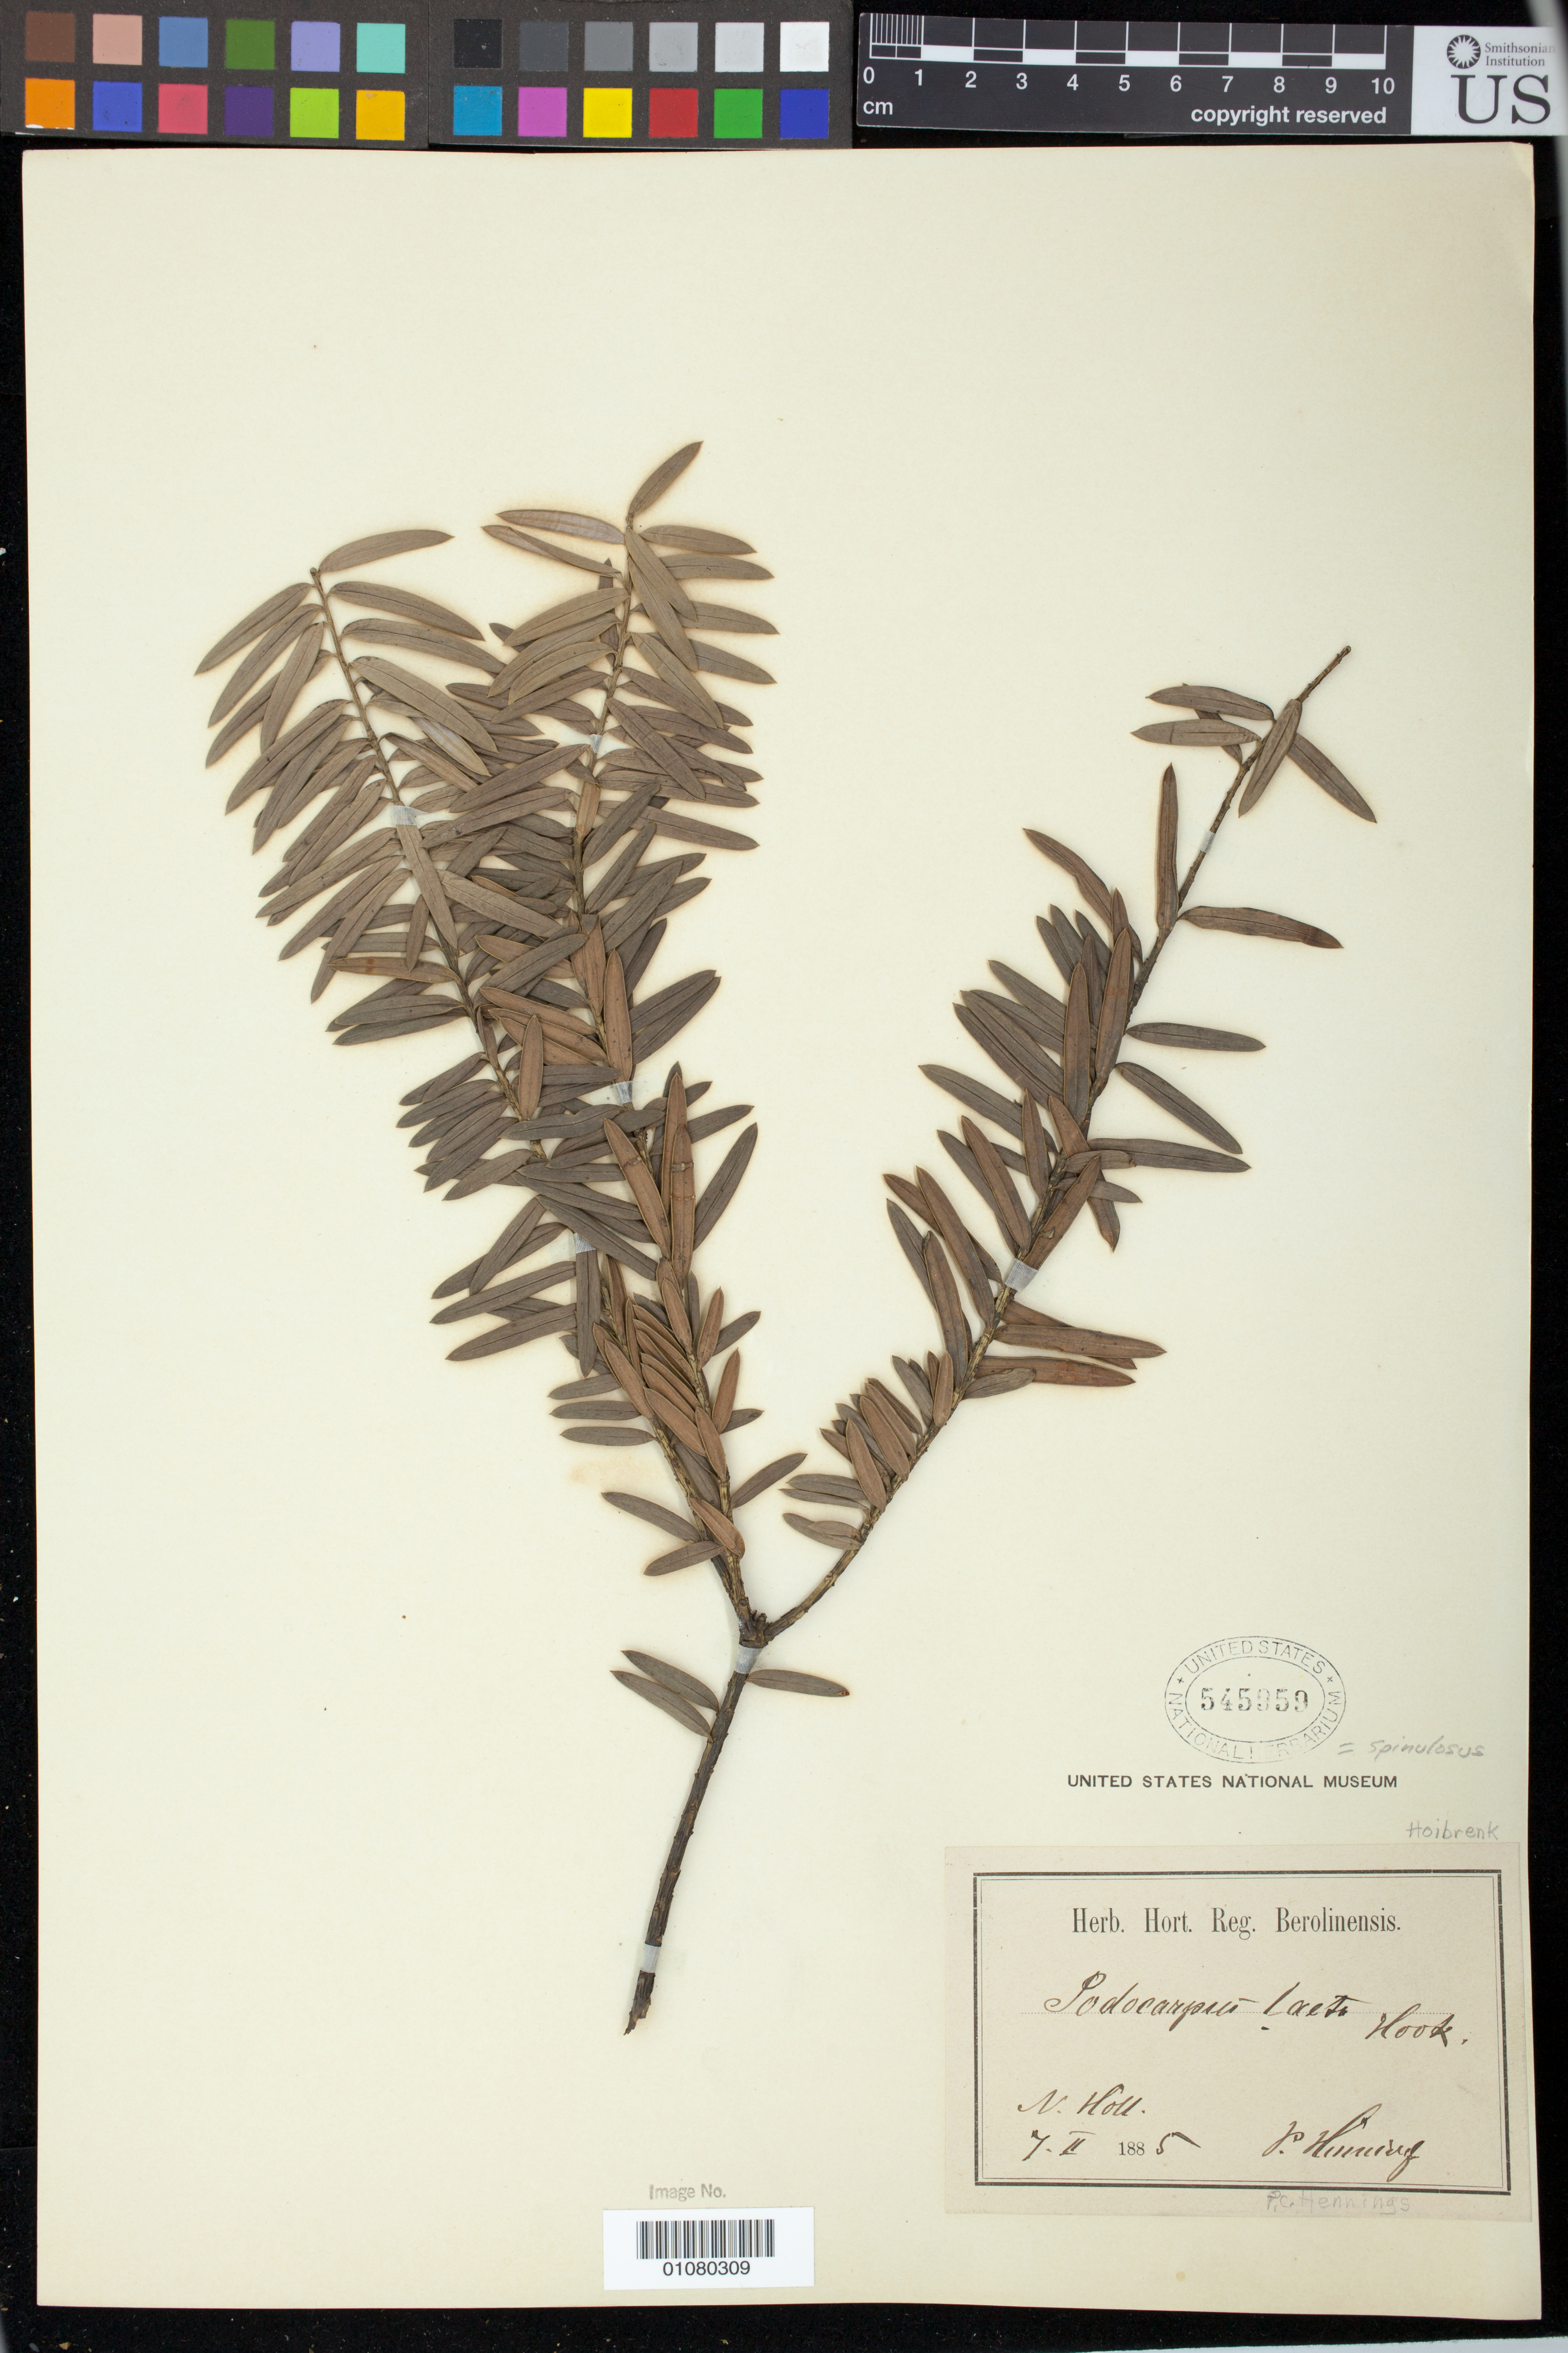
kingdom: Plantae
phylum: Tracheophyta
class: Pinopsida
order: Pinales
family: Podocarpaceae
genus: Podocarpus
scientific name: Podocarpus laeta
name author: Hooibr. ex Endl.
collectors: P. Hennings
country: Australia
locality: (New Holland)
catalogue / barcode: US 545959